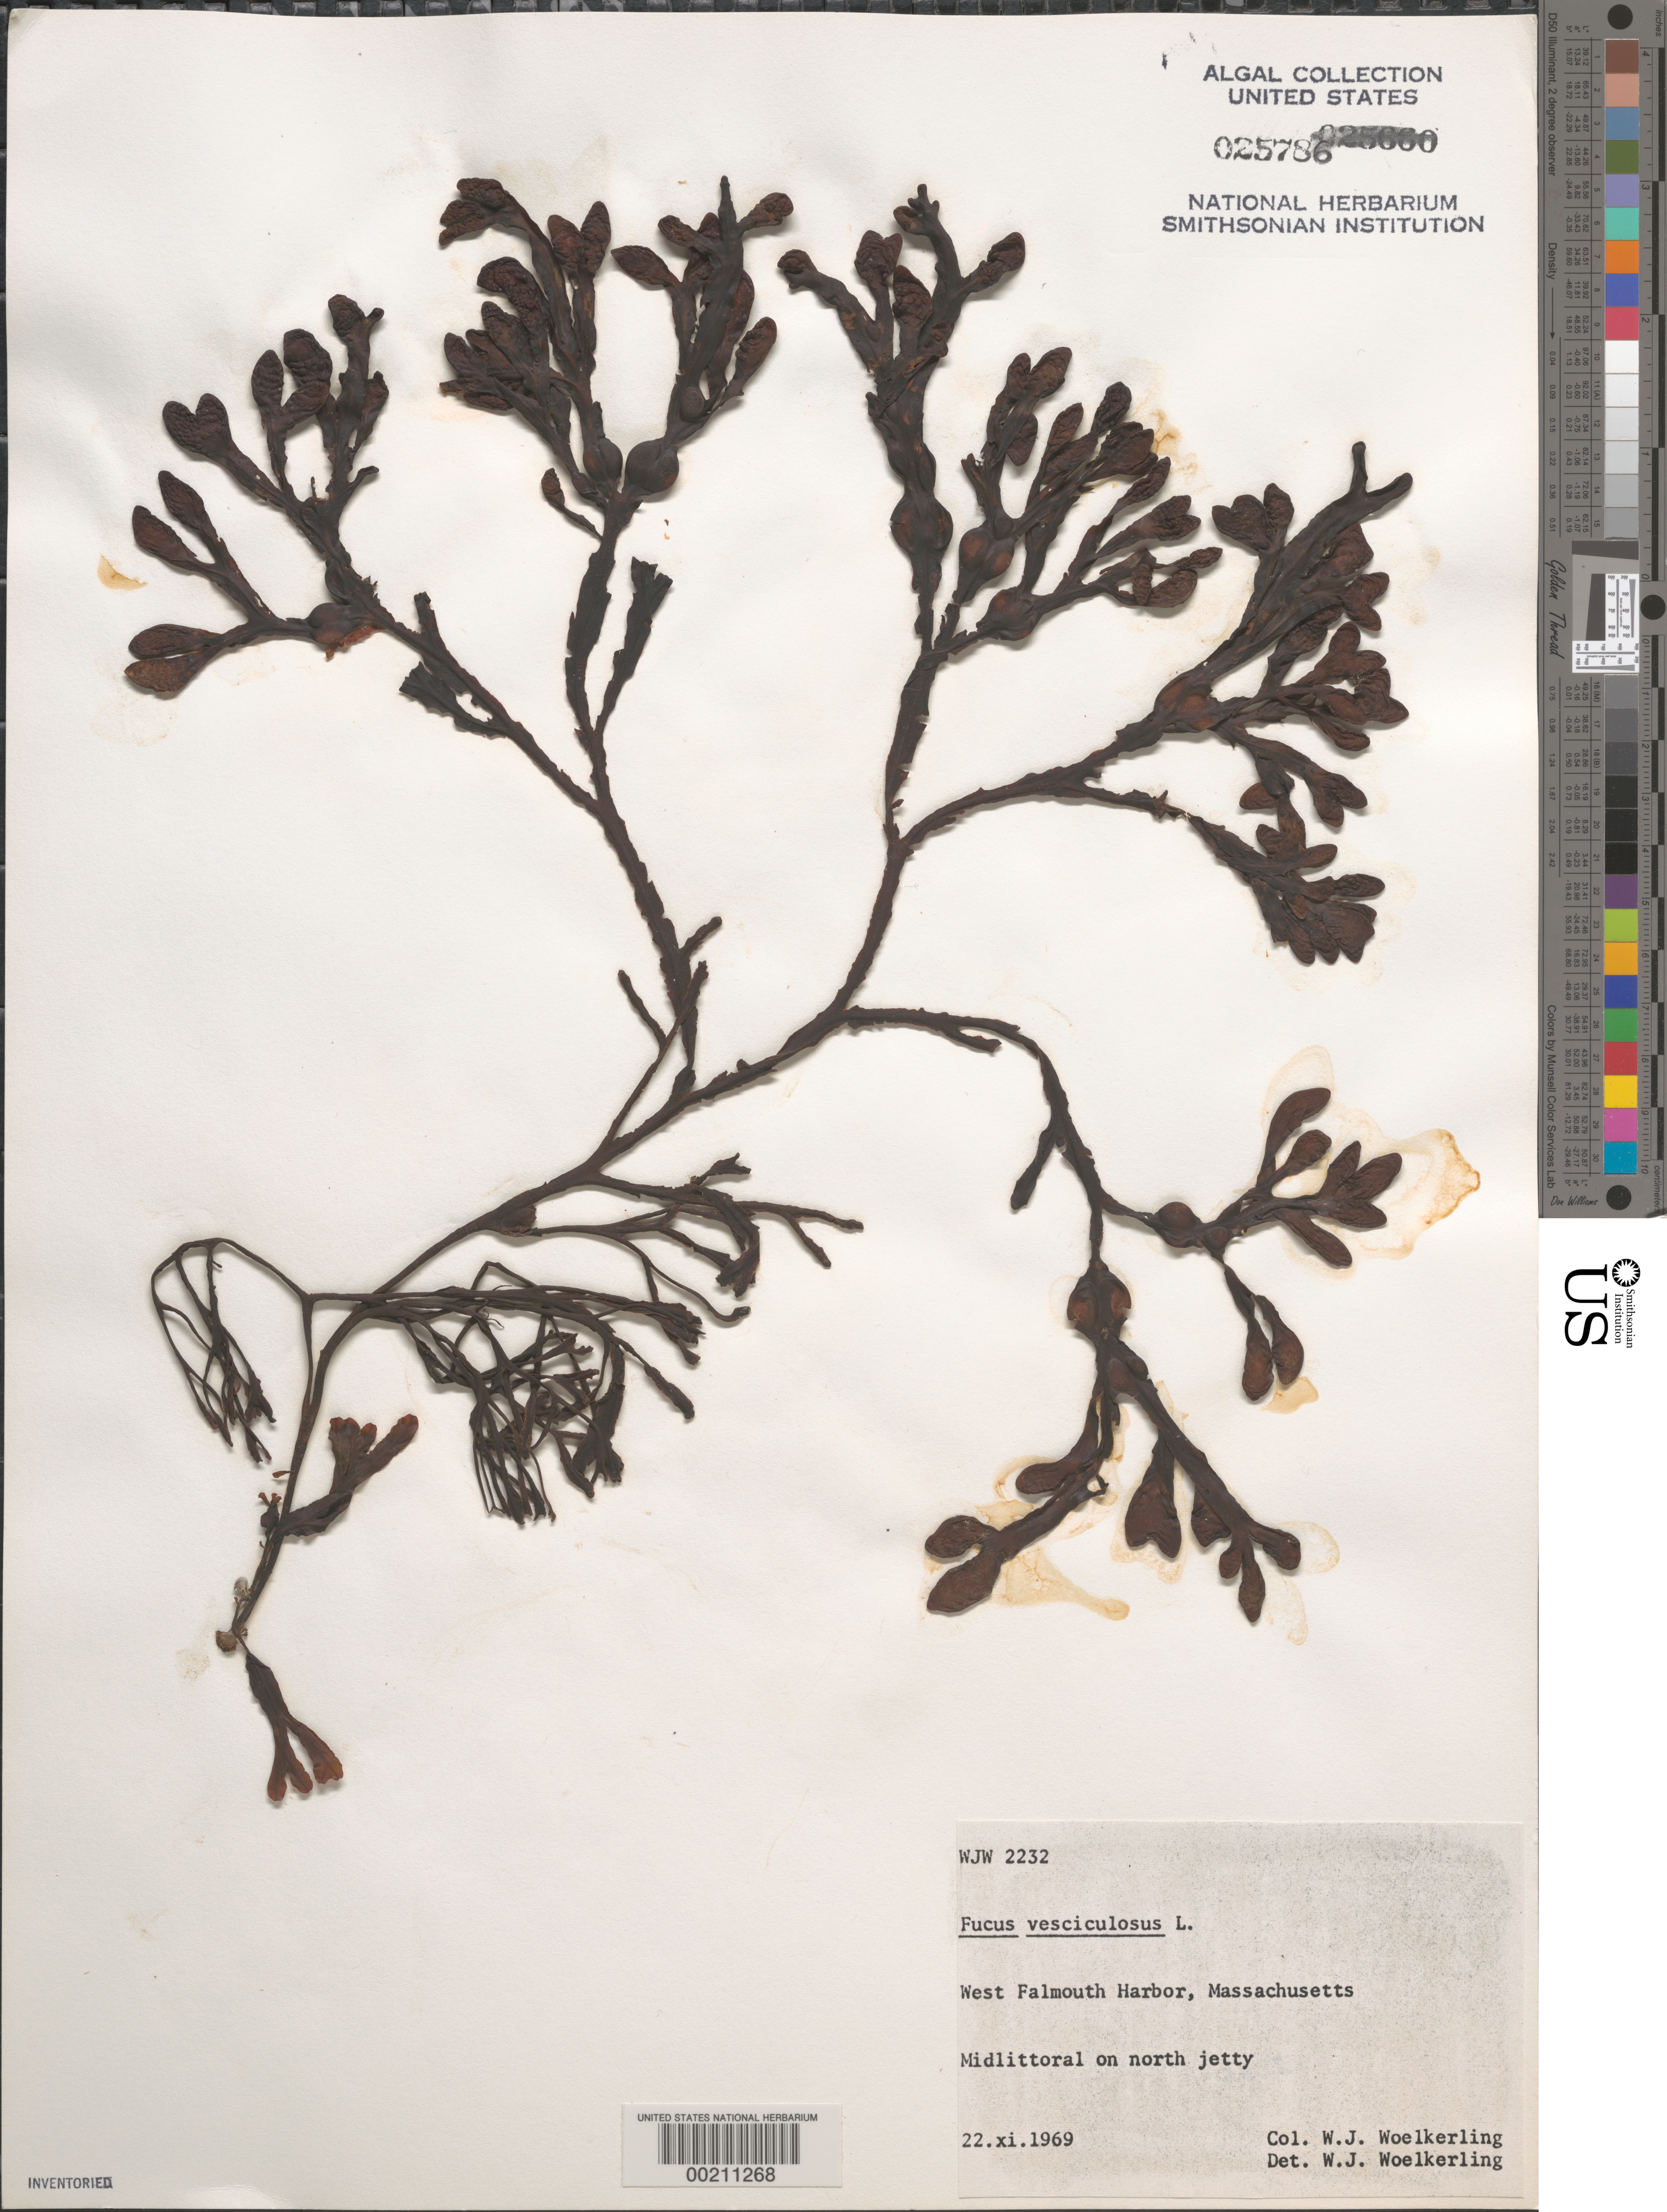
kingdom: Chromista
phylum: Ochrophyta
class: Phaeophyceae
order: Fucales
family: Fucaceae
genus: Fucus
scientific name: Fucus vesiculosus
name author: L.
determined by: Woelkerling, W. J.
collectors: W. Woelkerling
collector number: WJW 2232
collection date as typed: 22 Nov 1969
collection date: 1969-11-22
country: United States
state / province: Massachusetts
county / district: Barnstable County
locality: West Falmouth Harbor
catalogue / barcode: US 25786